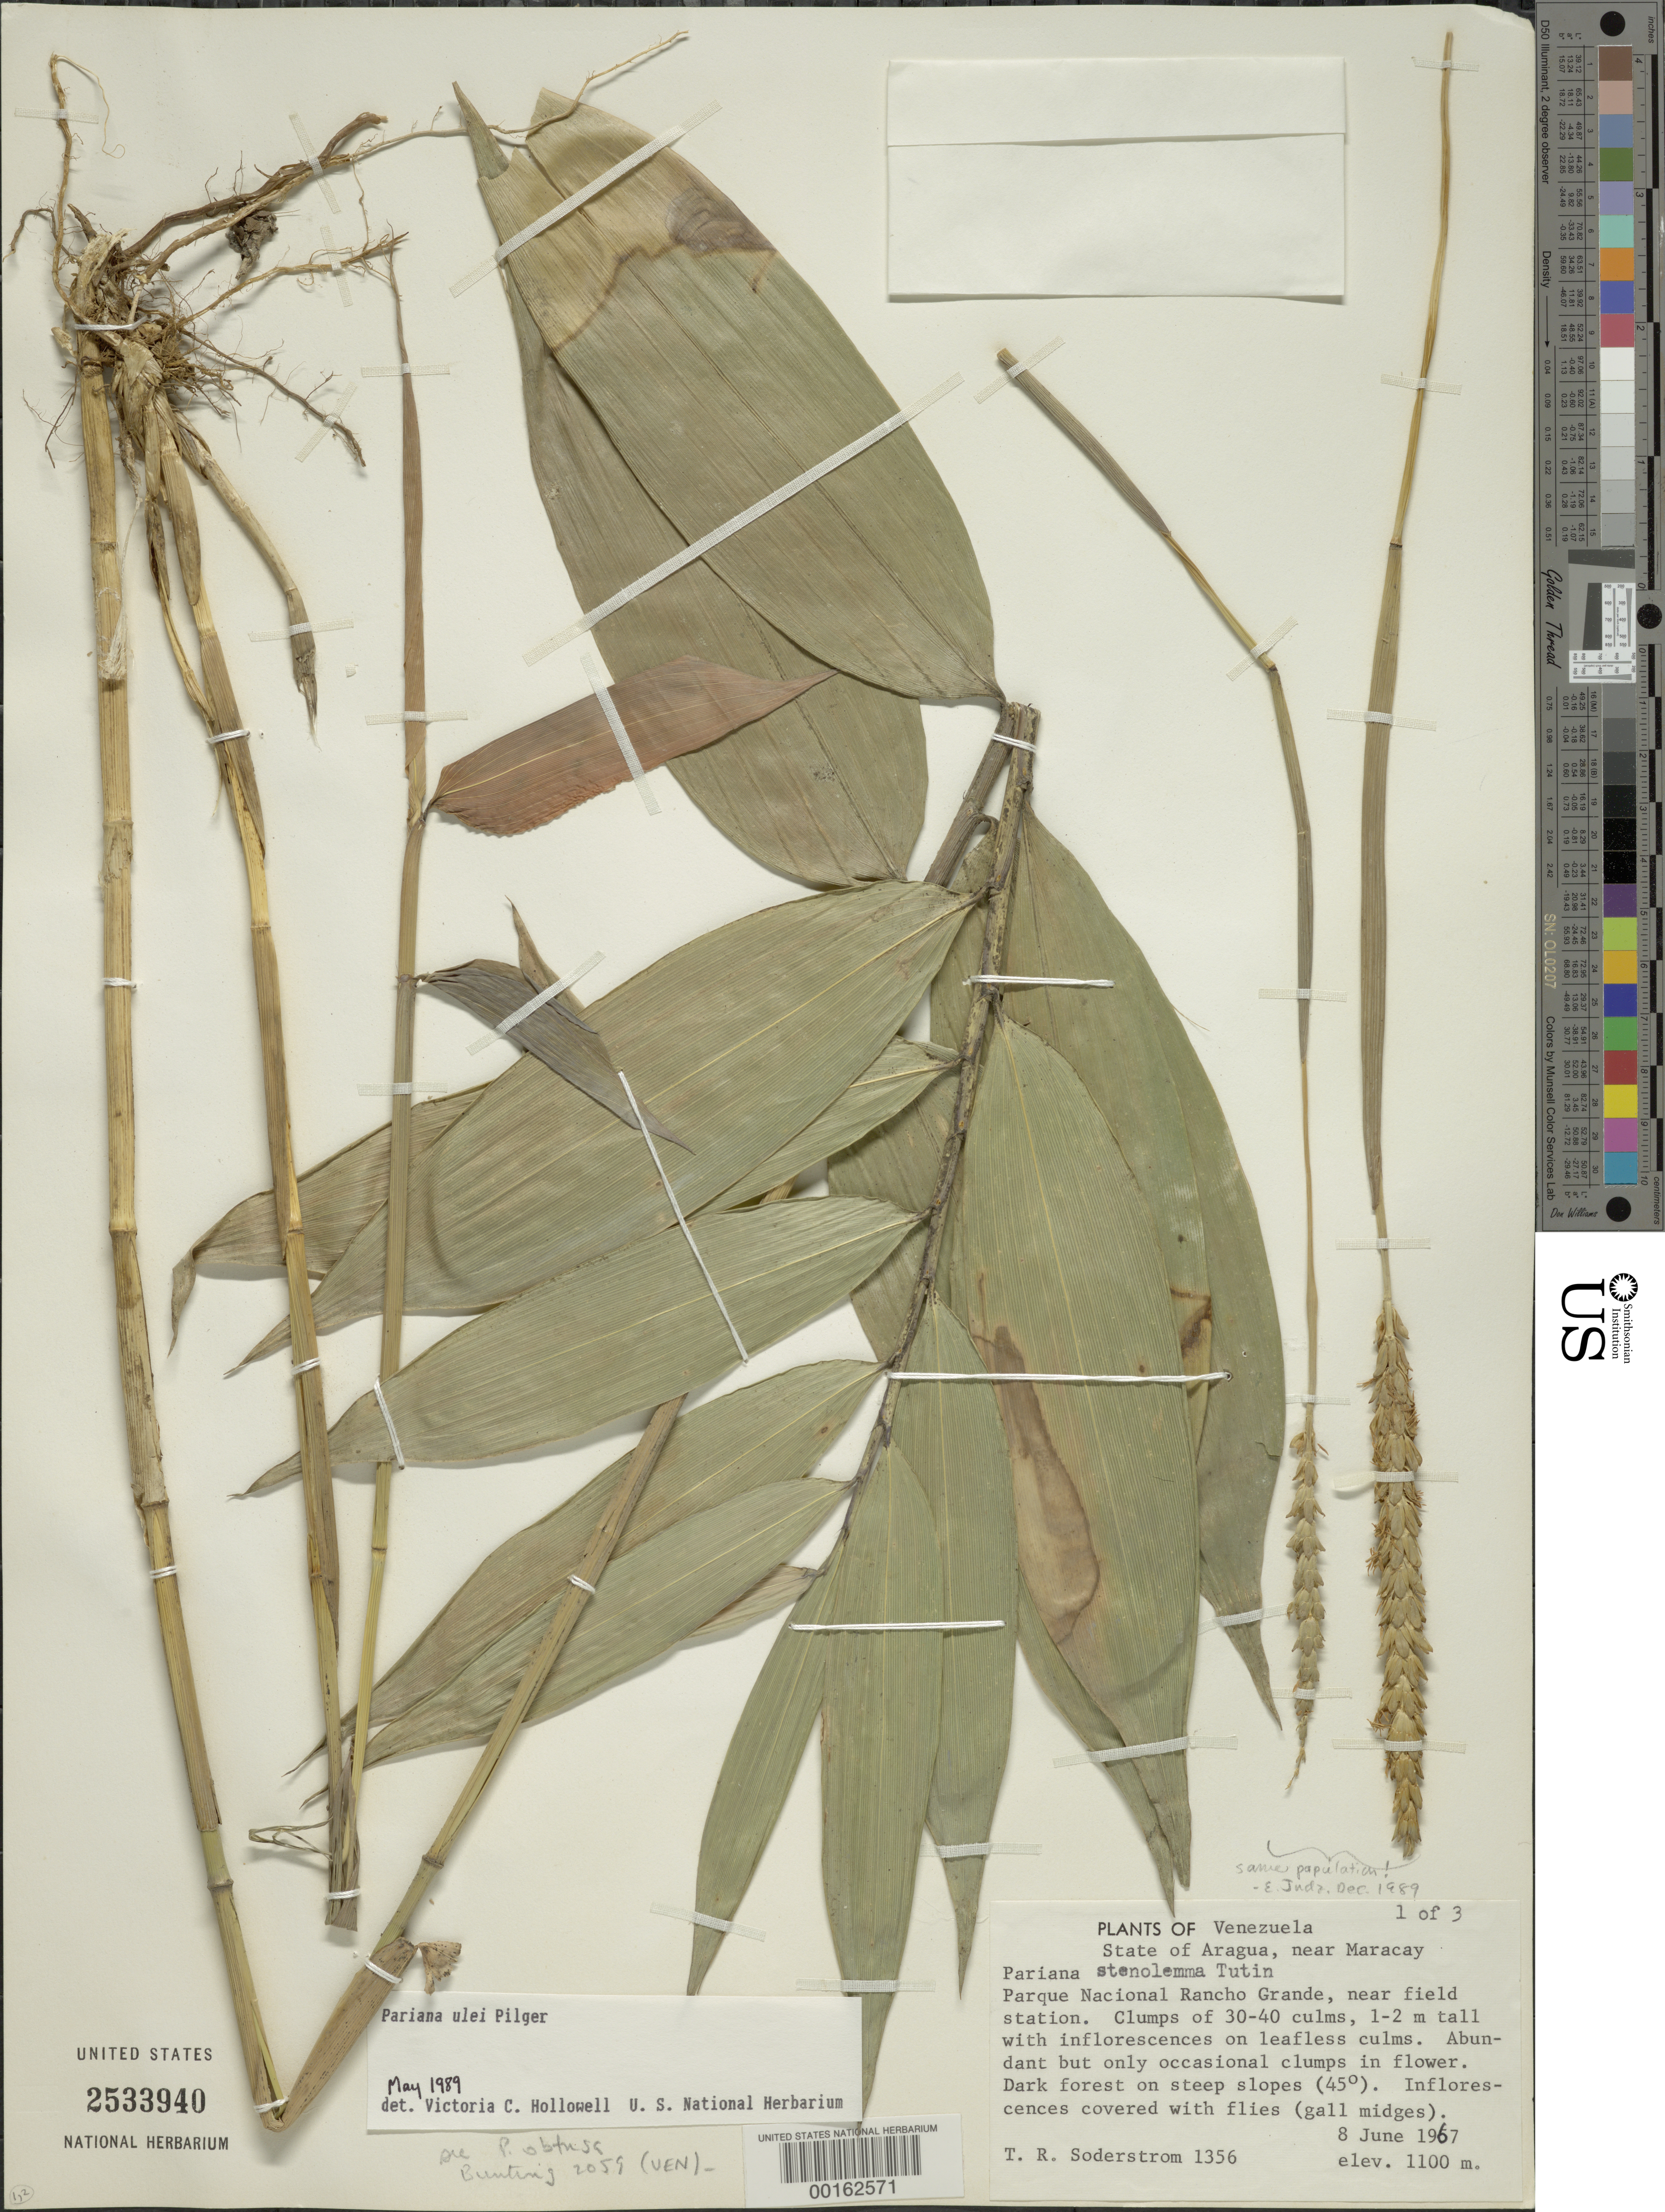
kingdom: Plantae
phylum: Tracheophyta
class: Liliopsida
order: Poales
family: Poaceae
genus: Pariana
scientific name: Pariana ulei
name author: Pilg.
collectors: T. R. Soderstrom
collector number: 1356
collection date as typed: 08 Jun 1967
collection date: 1967-06-08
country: Venezuela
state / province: Aragua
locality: Near maracaydge, parque nacional rancho grande, near field station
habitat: Dark forest on steep slopes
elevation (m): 1100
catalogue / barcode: US 2533940